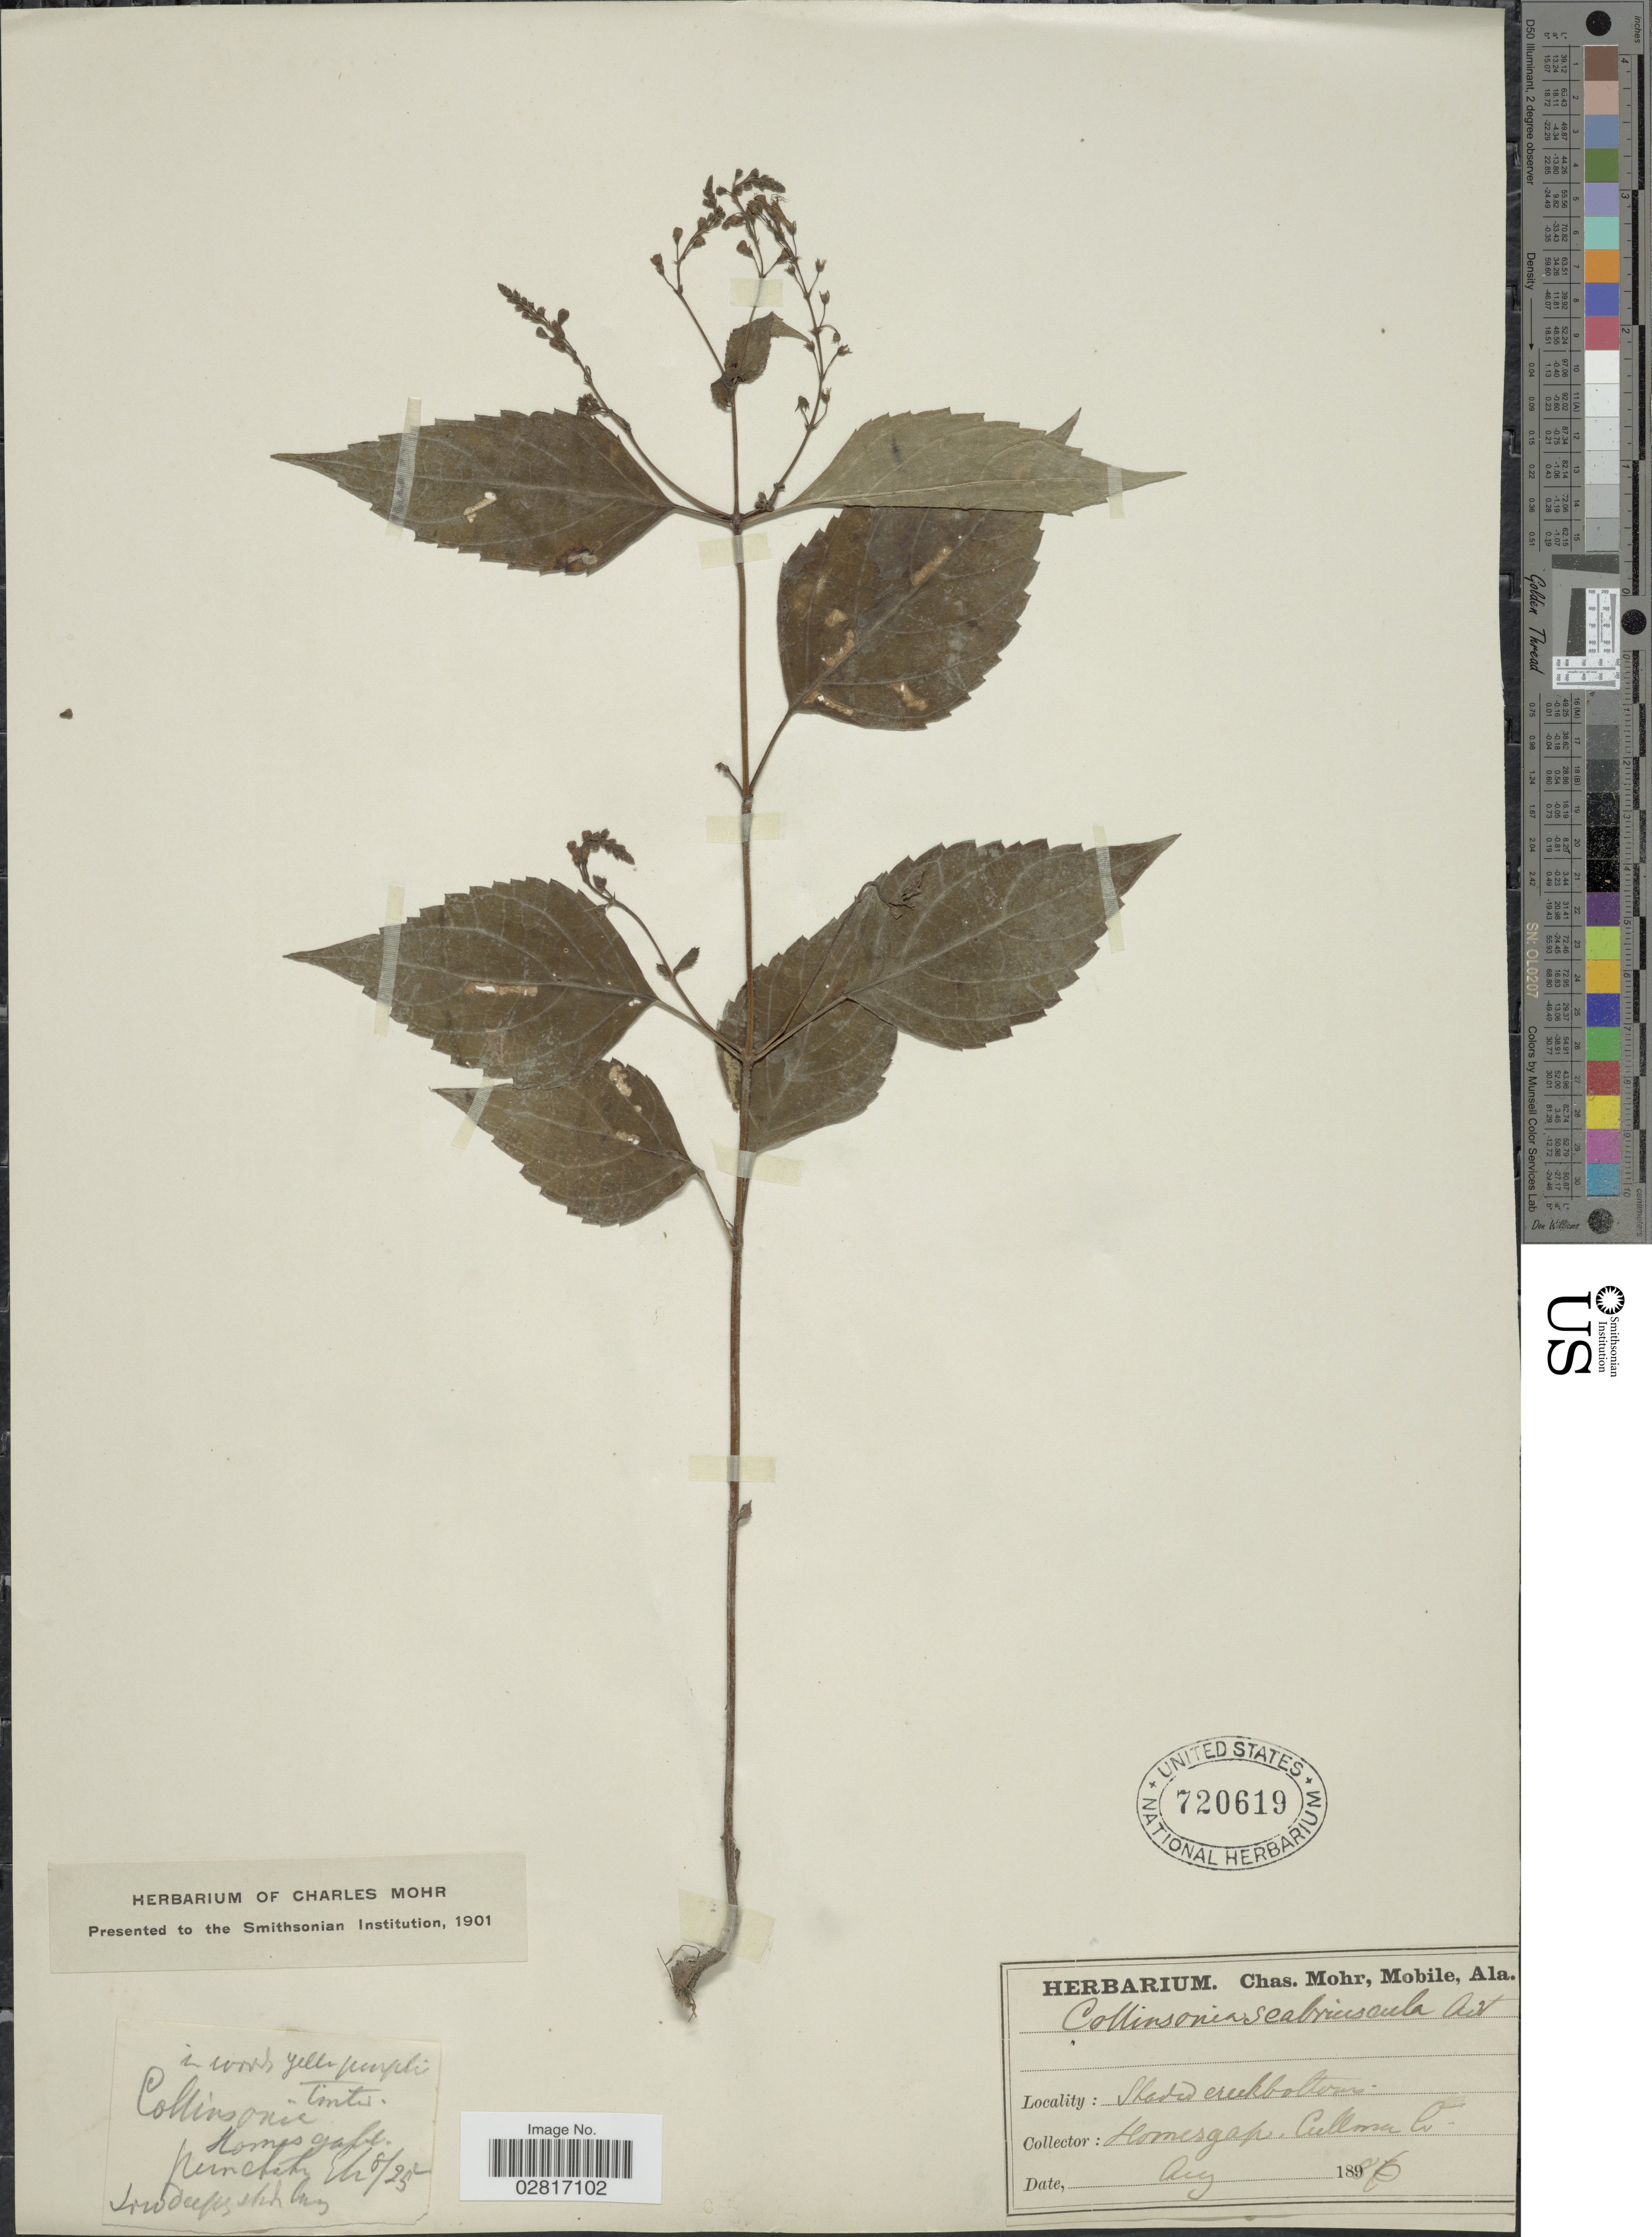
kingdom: Plantae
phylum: Tracheophyta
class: Magnoliopsida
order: Lamiales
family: Lamiaceae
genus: Collinsonia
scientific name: Collinsonia canadensis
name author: L.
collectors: ex herb. Charles Mohr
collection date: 1825-08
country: United States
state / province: Alabama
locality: Homesgap, Cullman Co.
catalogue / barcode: US 720619